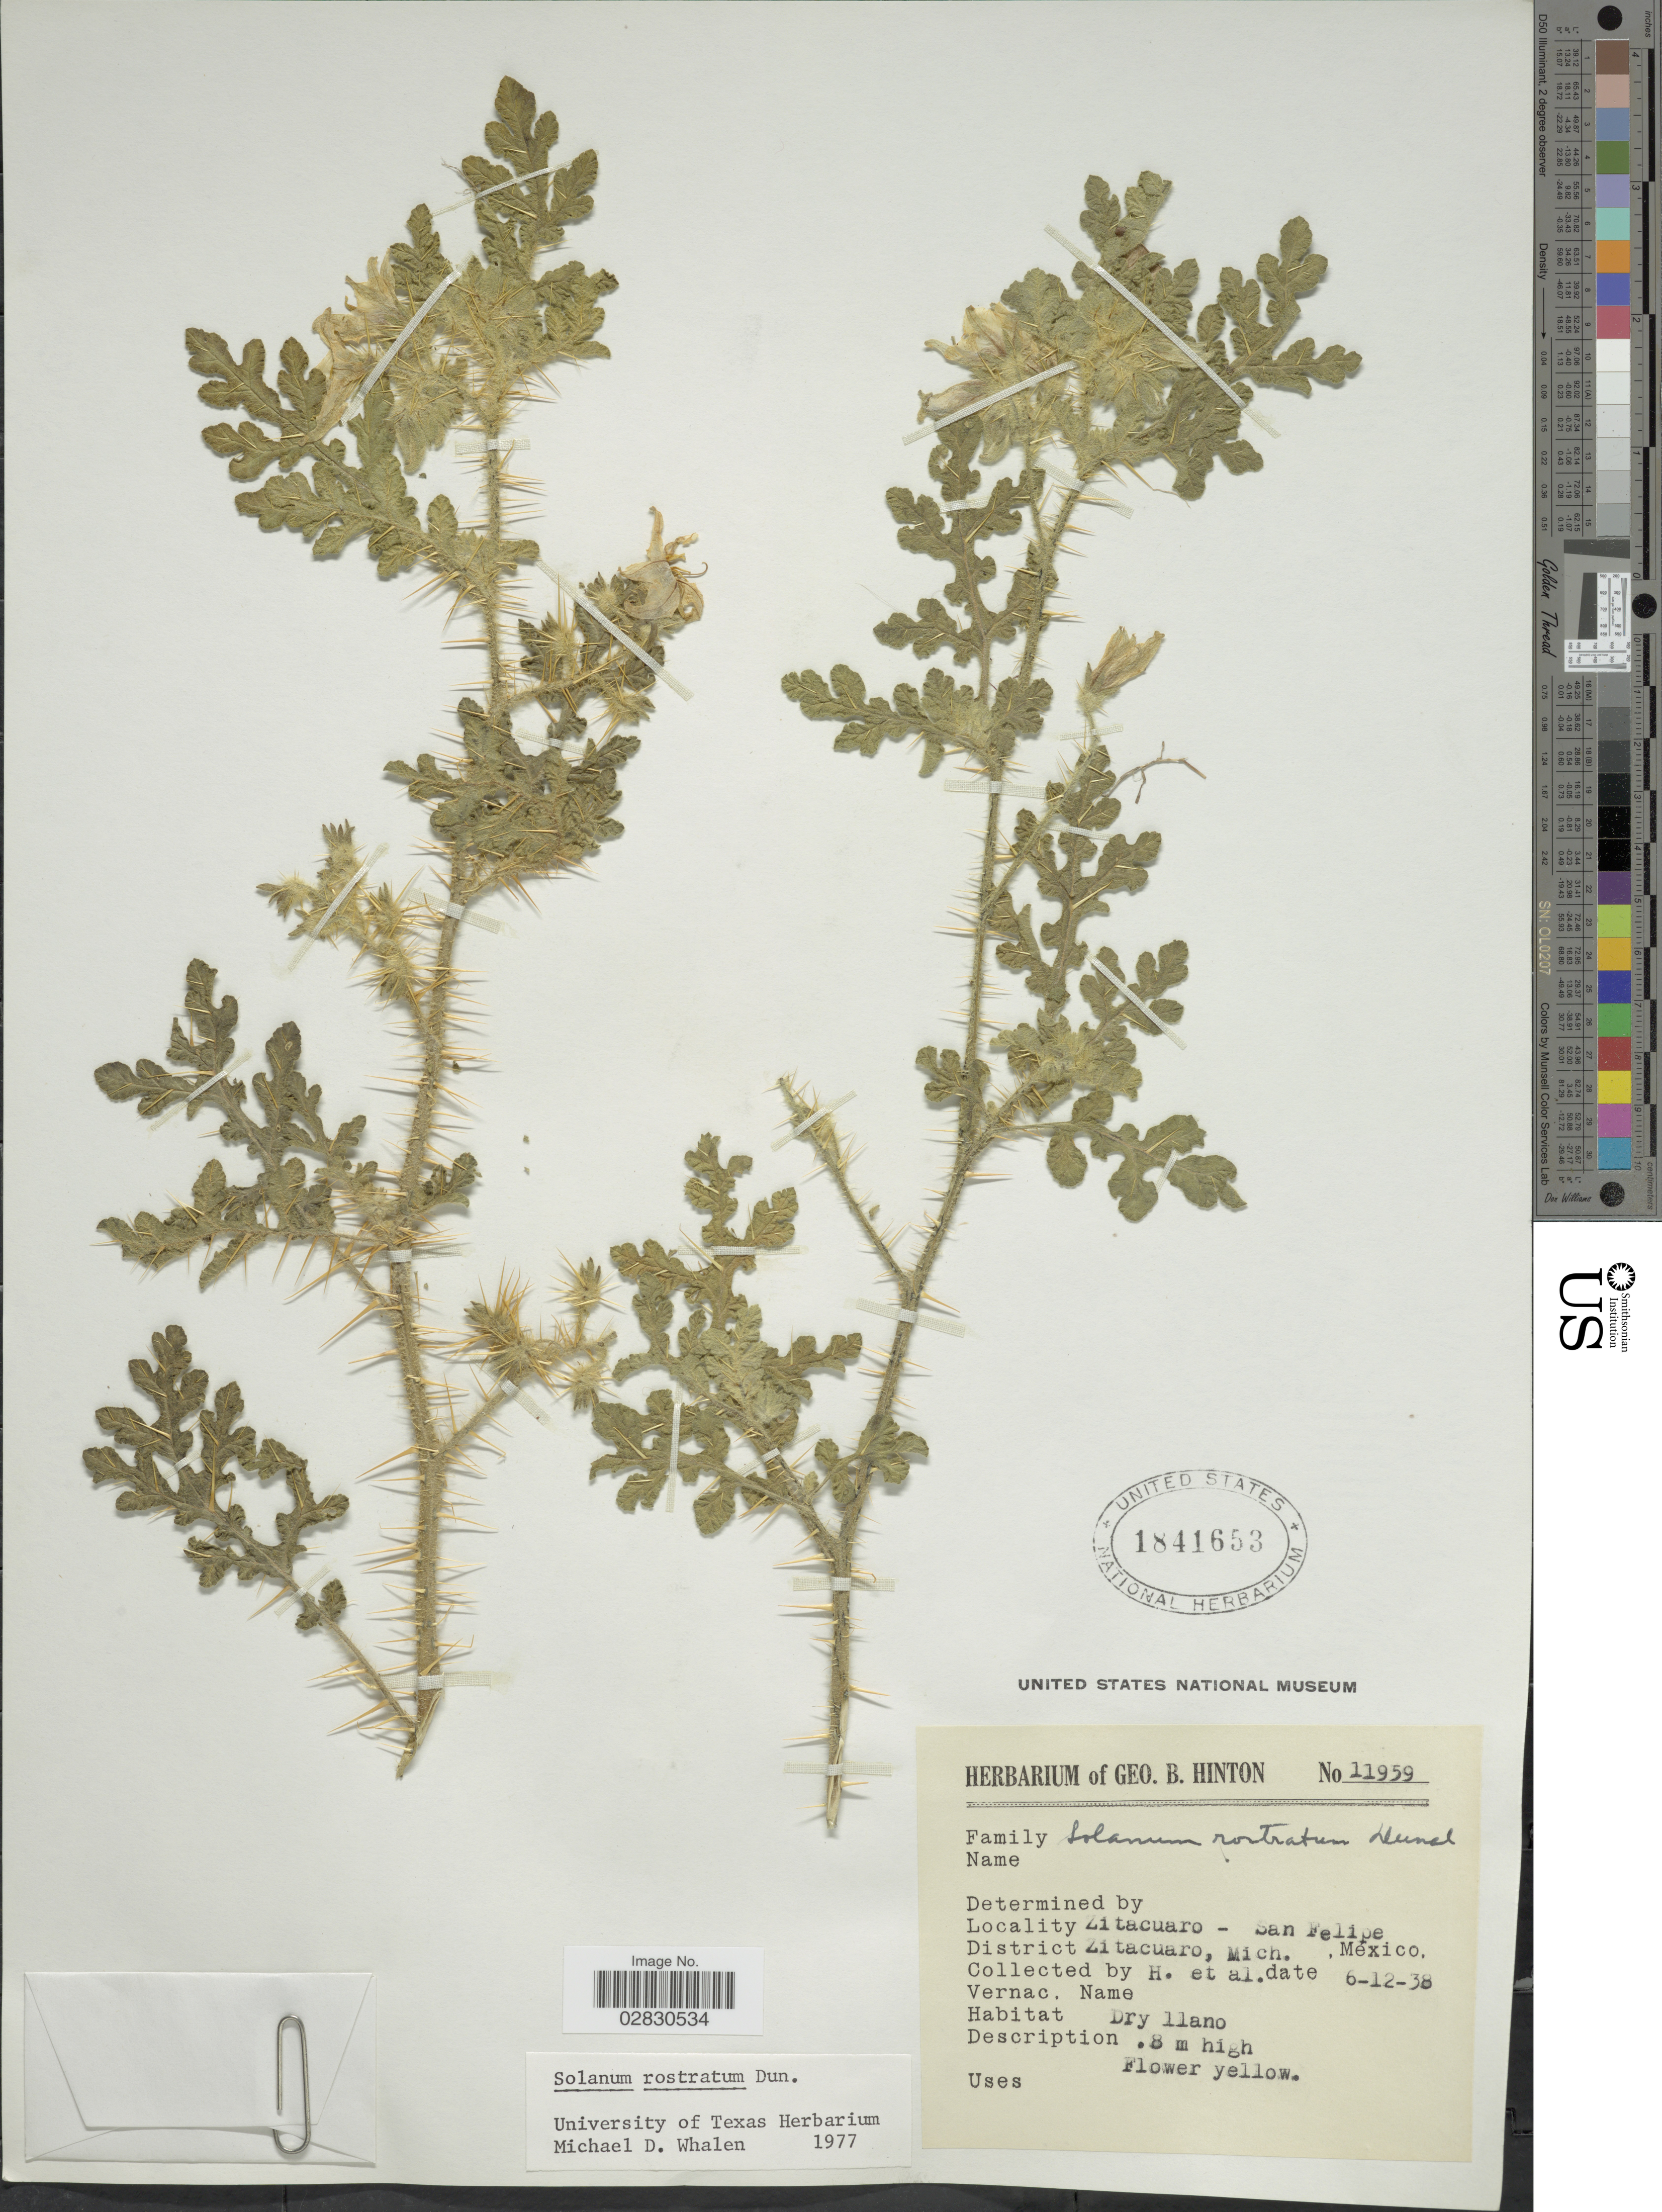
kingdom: Plantae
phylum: Tracheophyta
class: Magnoliopsida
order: Solanales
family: Solanaceae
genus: Solanum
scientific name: Solanum rostratum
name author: Dunal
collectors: G. B. Hinton & et al.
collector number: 11959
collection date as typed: Transcribed d/m/y: 6/12/38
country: Mexico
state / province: Michoacán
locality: Zitacuaro - San Felipe. District Zitacuaro.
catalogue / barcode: US 1841653